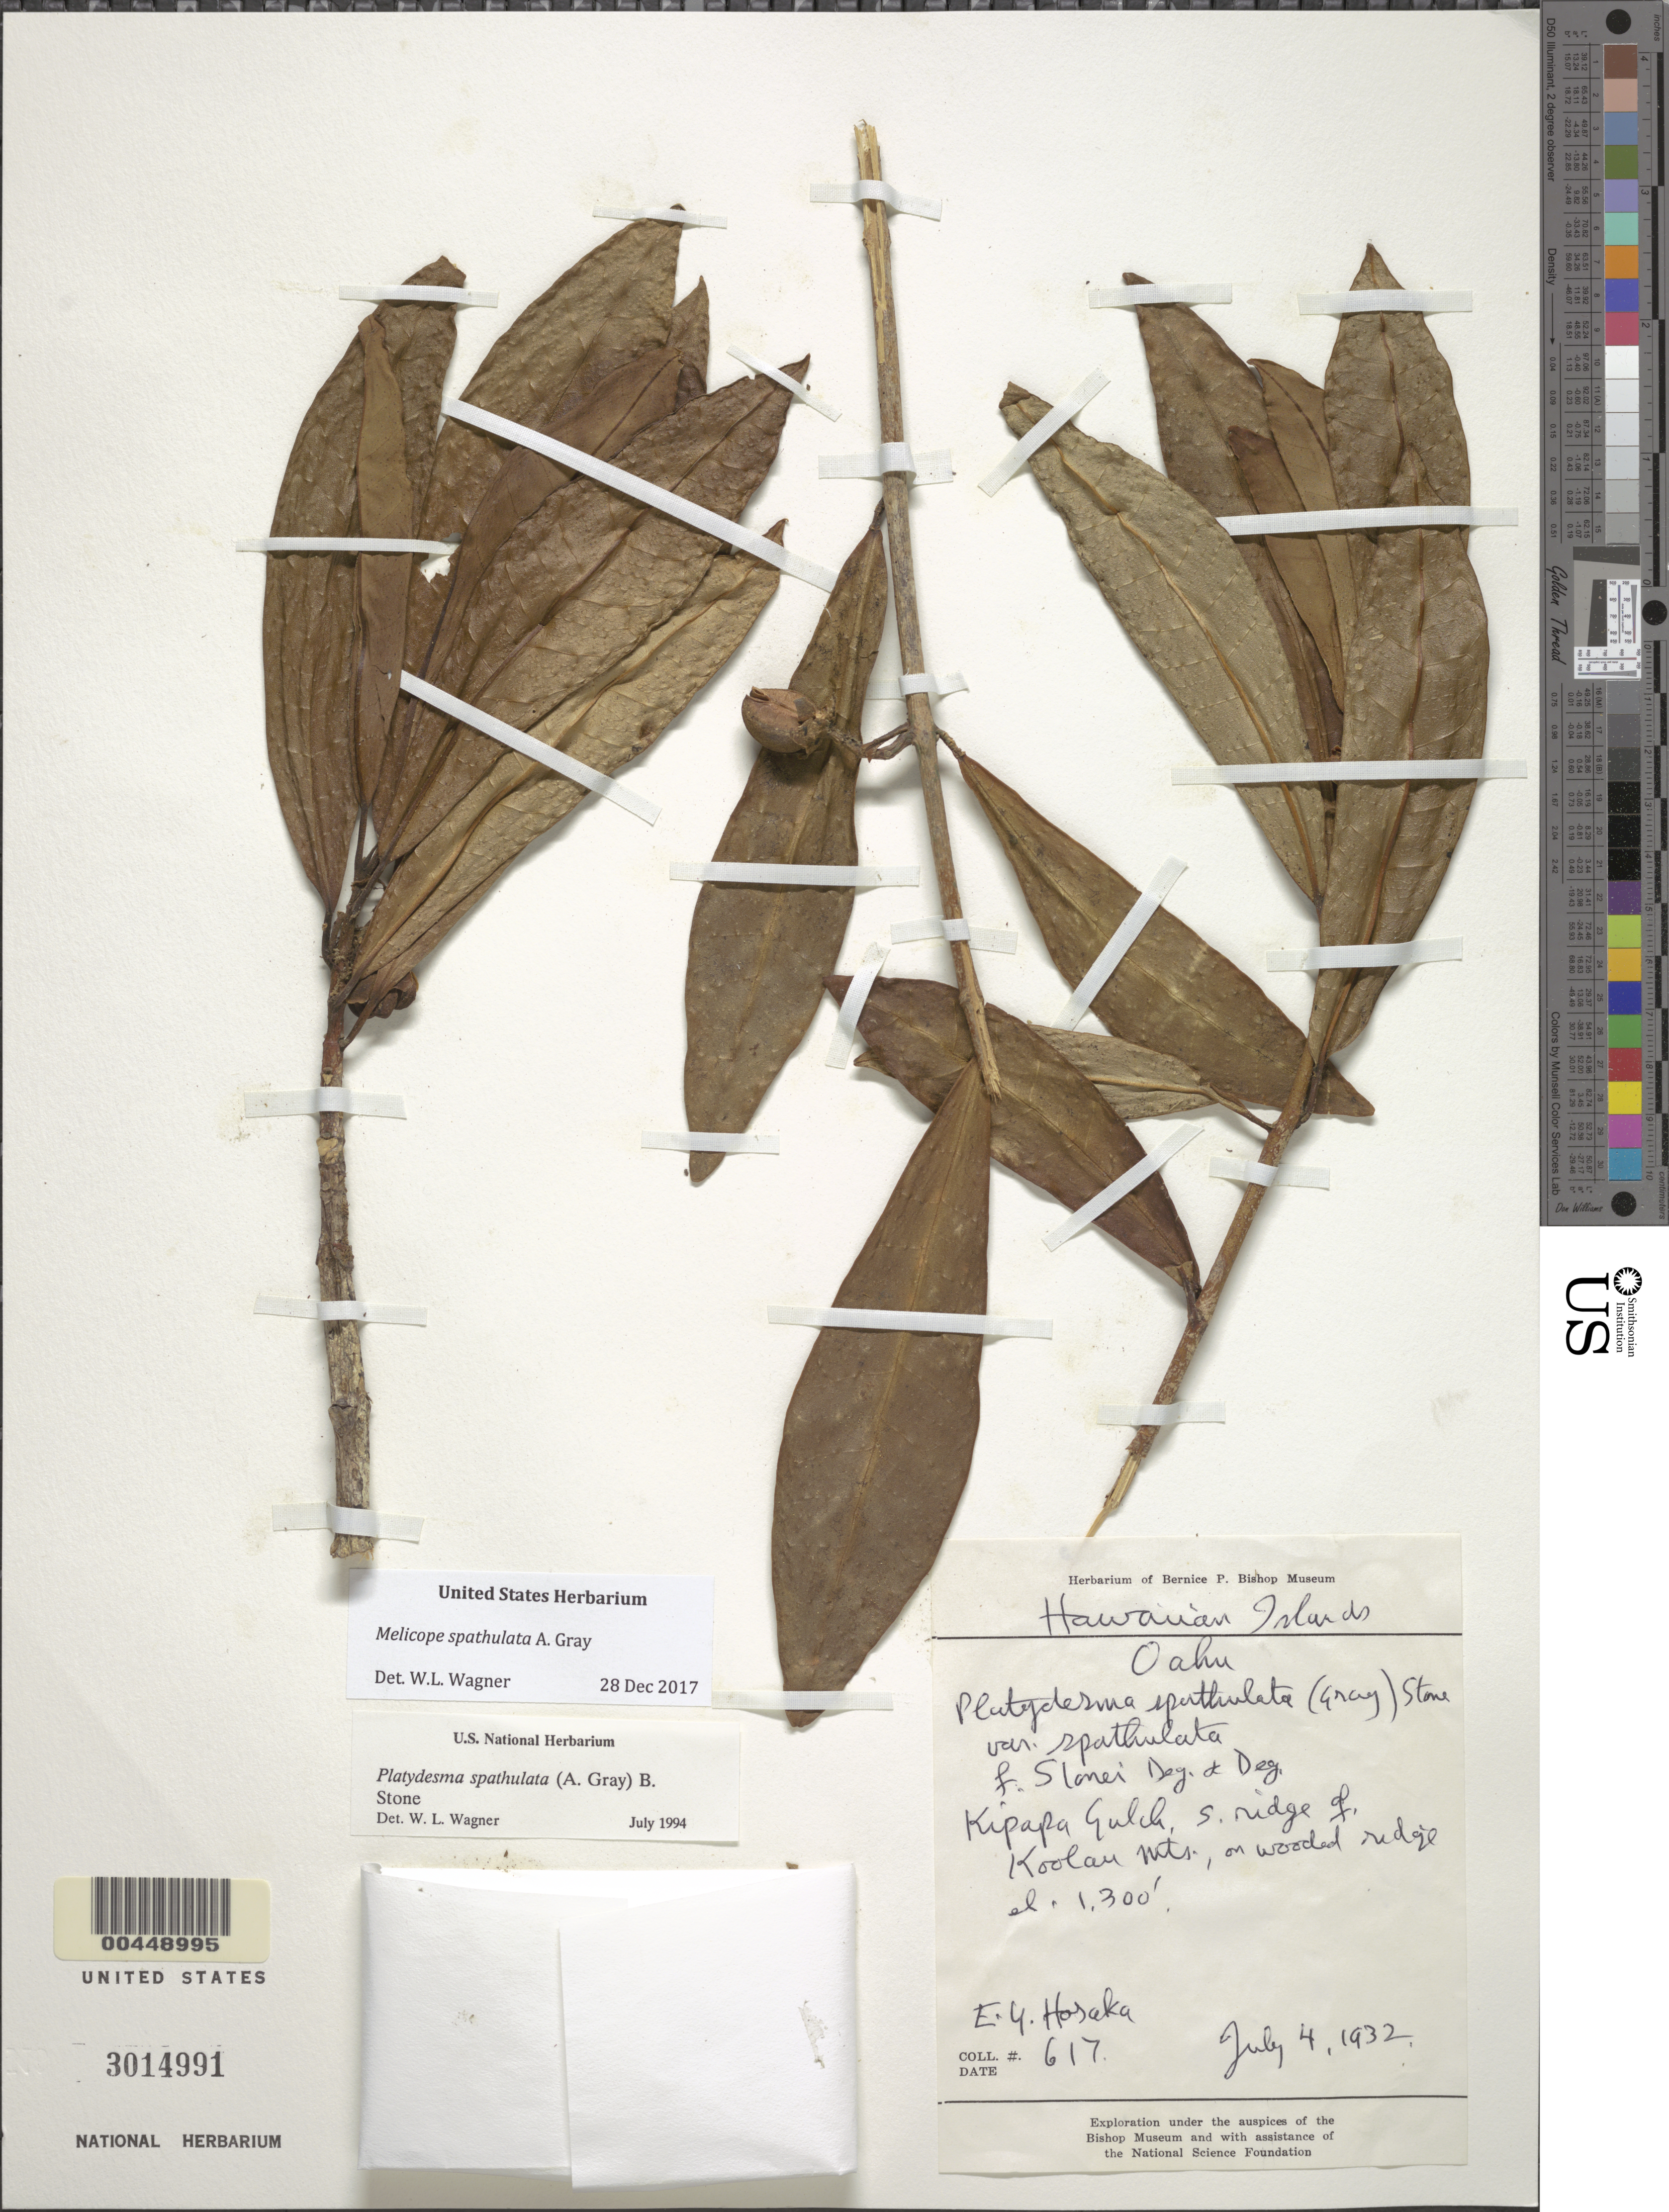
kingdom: Plantae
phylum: Tracheophyta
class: Magnoliopsida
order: Sapindales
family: Rutaceae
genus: Melicope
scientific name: Melicope spathulata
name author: A. Gray in Wilkes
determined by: Wagner, W. L., (BOT), Smithsonian Institution - National Museum of Natural History (UNITED STATES)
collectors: E. Y. Hosaka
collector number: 617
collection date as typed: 4 Jul 1932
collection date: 1932-07-04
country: United States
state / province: Hawaii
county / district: Honolulu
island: Oahu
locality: Kipapa Gulch, S ridge of Koolau Mts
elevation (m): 396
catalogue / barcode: US 3014991